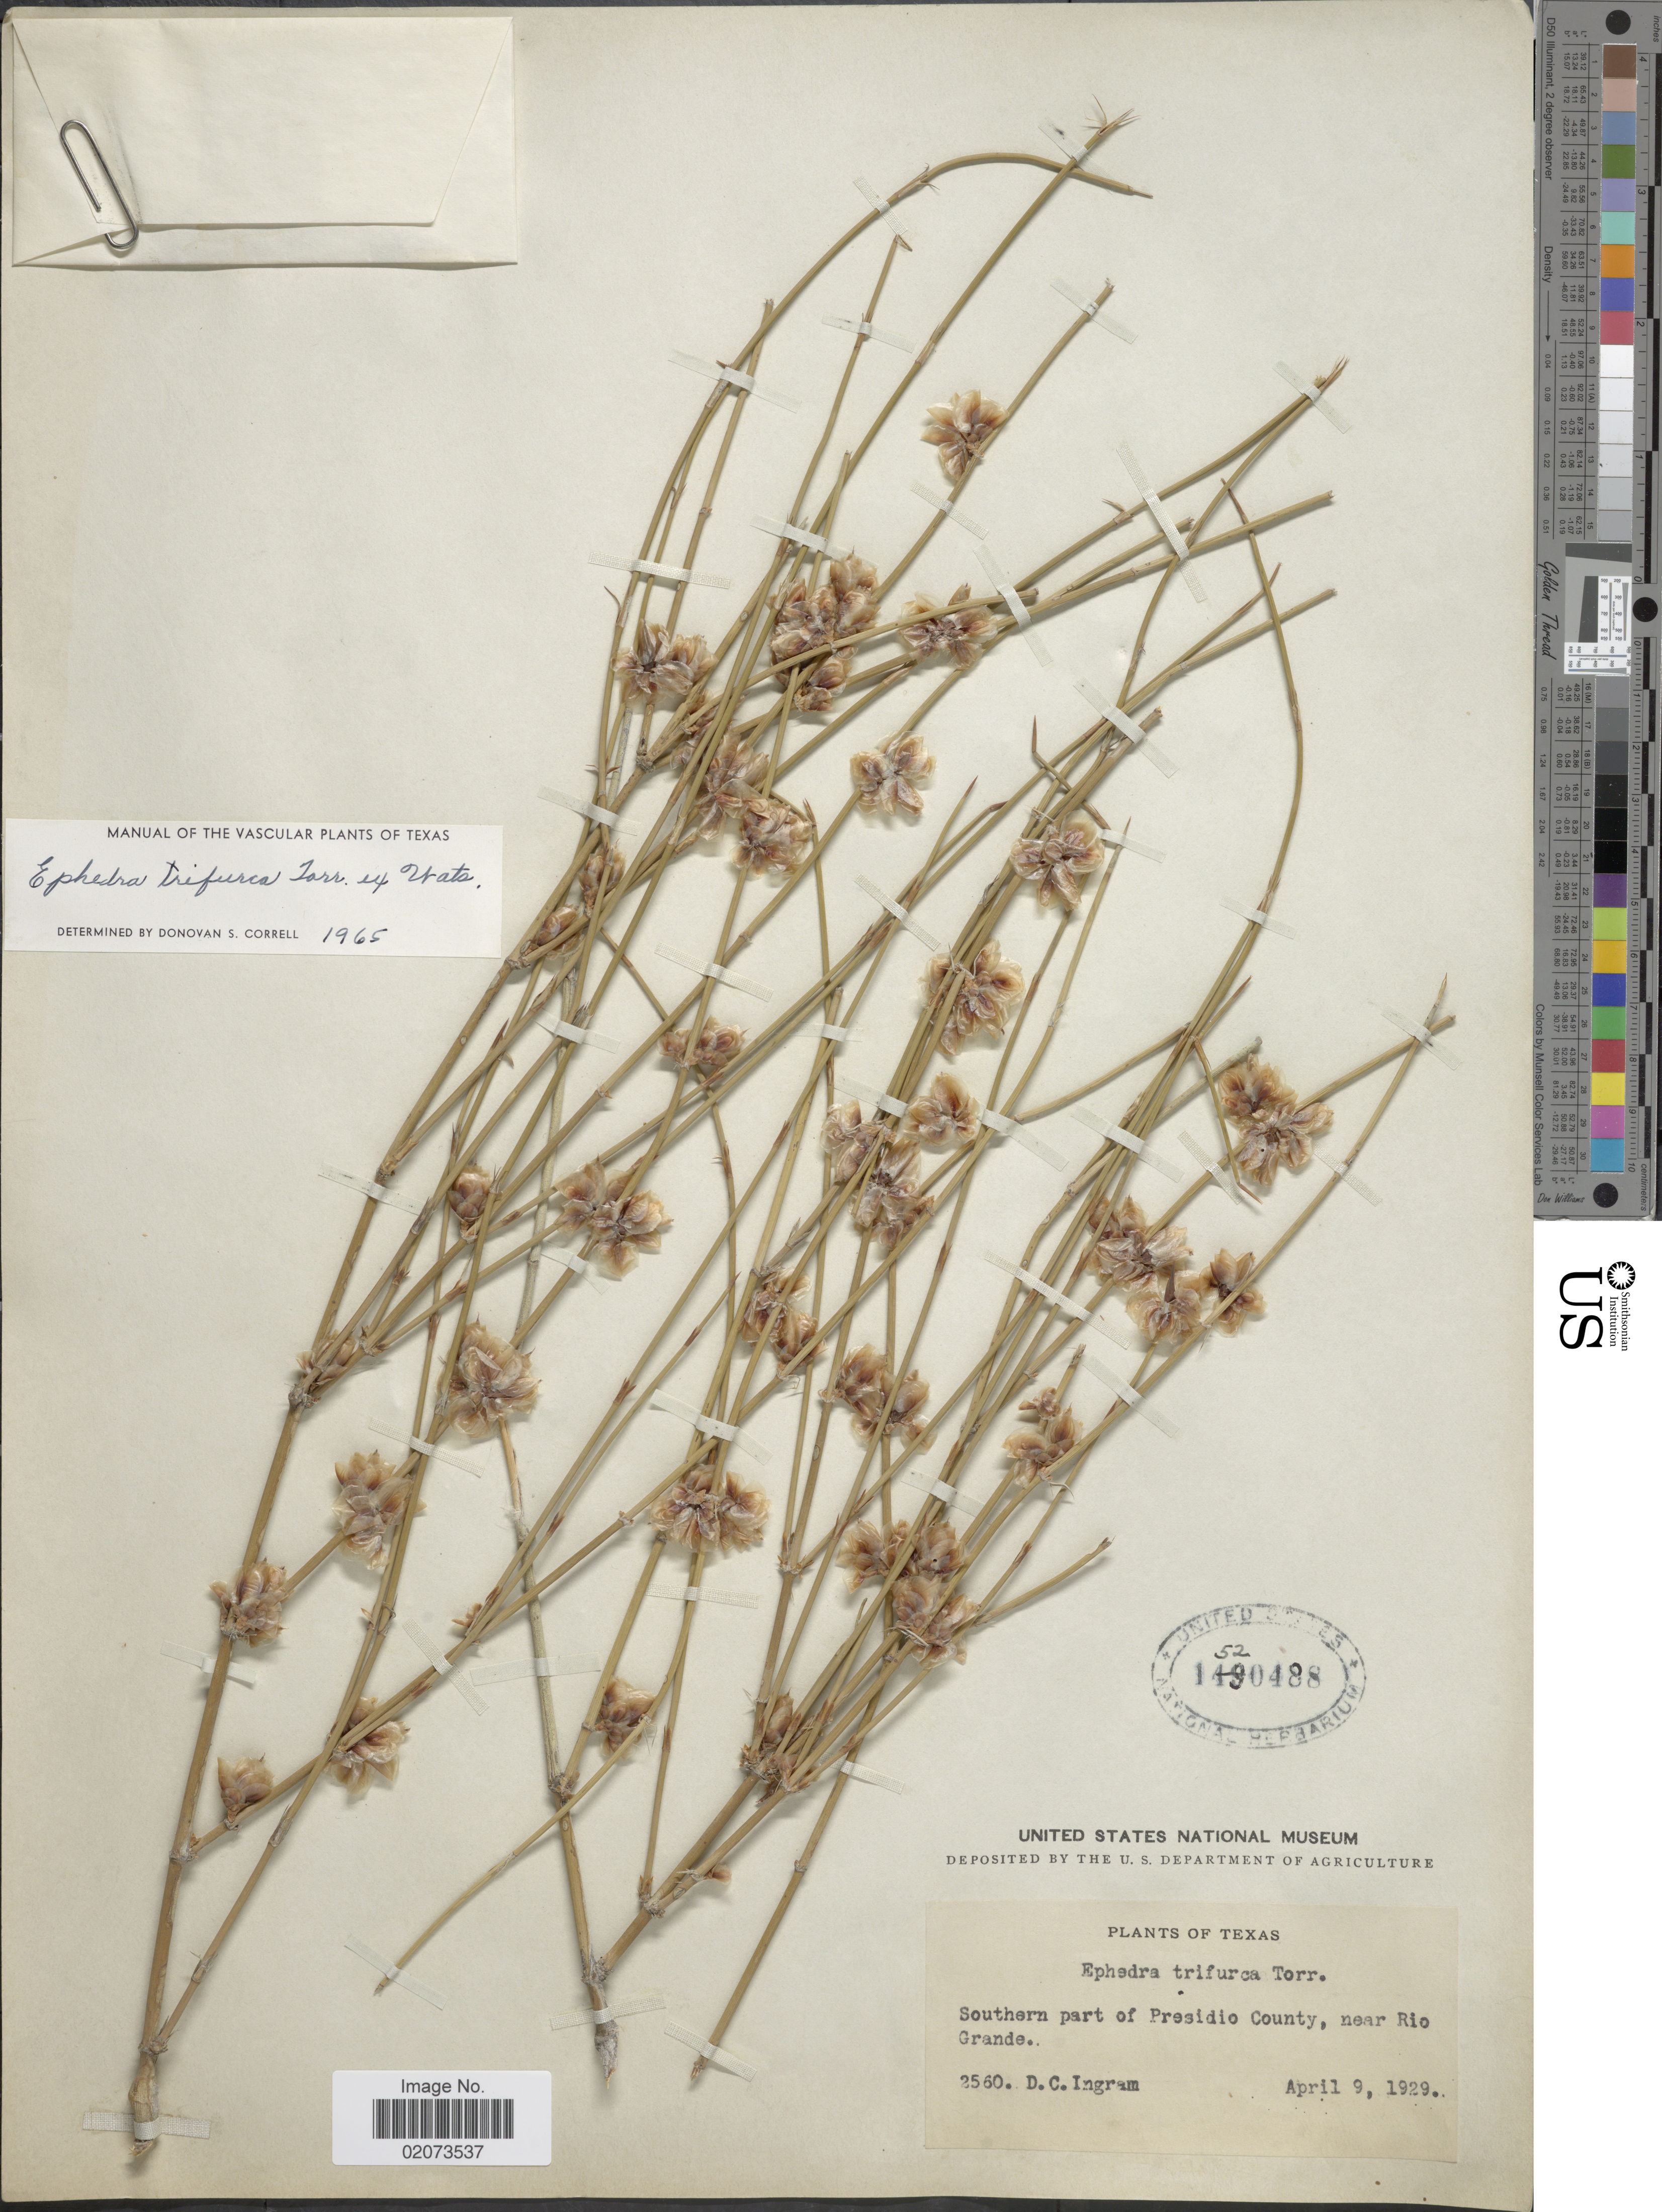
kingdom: Plantae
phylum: Tracheophyta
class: Gnetopsida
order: Ephedrales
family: Ephedraceae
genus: Ephedra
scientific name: Ephedra trifurca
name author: Torr. ex S. Watson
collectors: D. C. Ingram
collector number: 2560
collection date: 1929-04-09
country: United States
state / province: Texas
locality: Southern part of Presidio County, near Rio Grande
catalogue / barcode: US 1520488